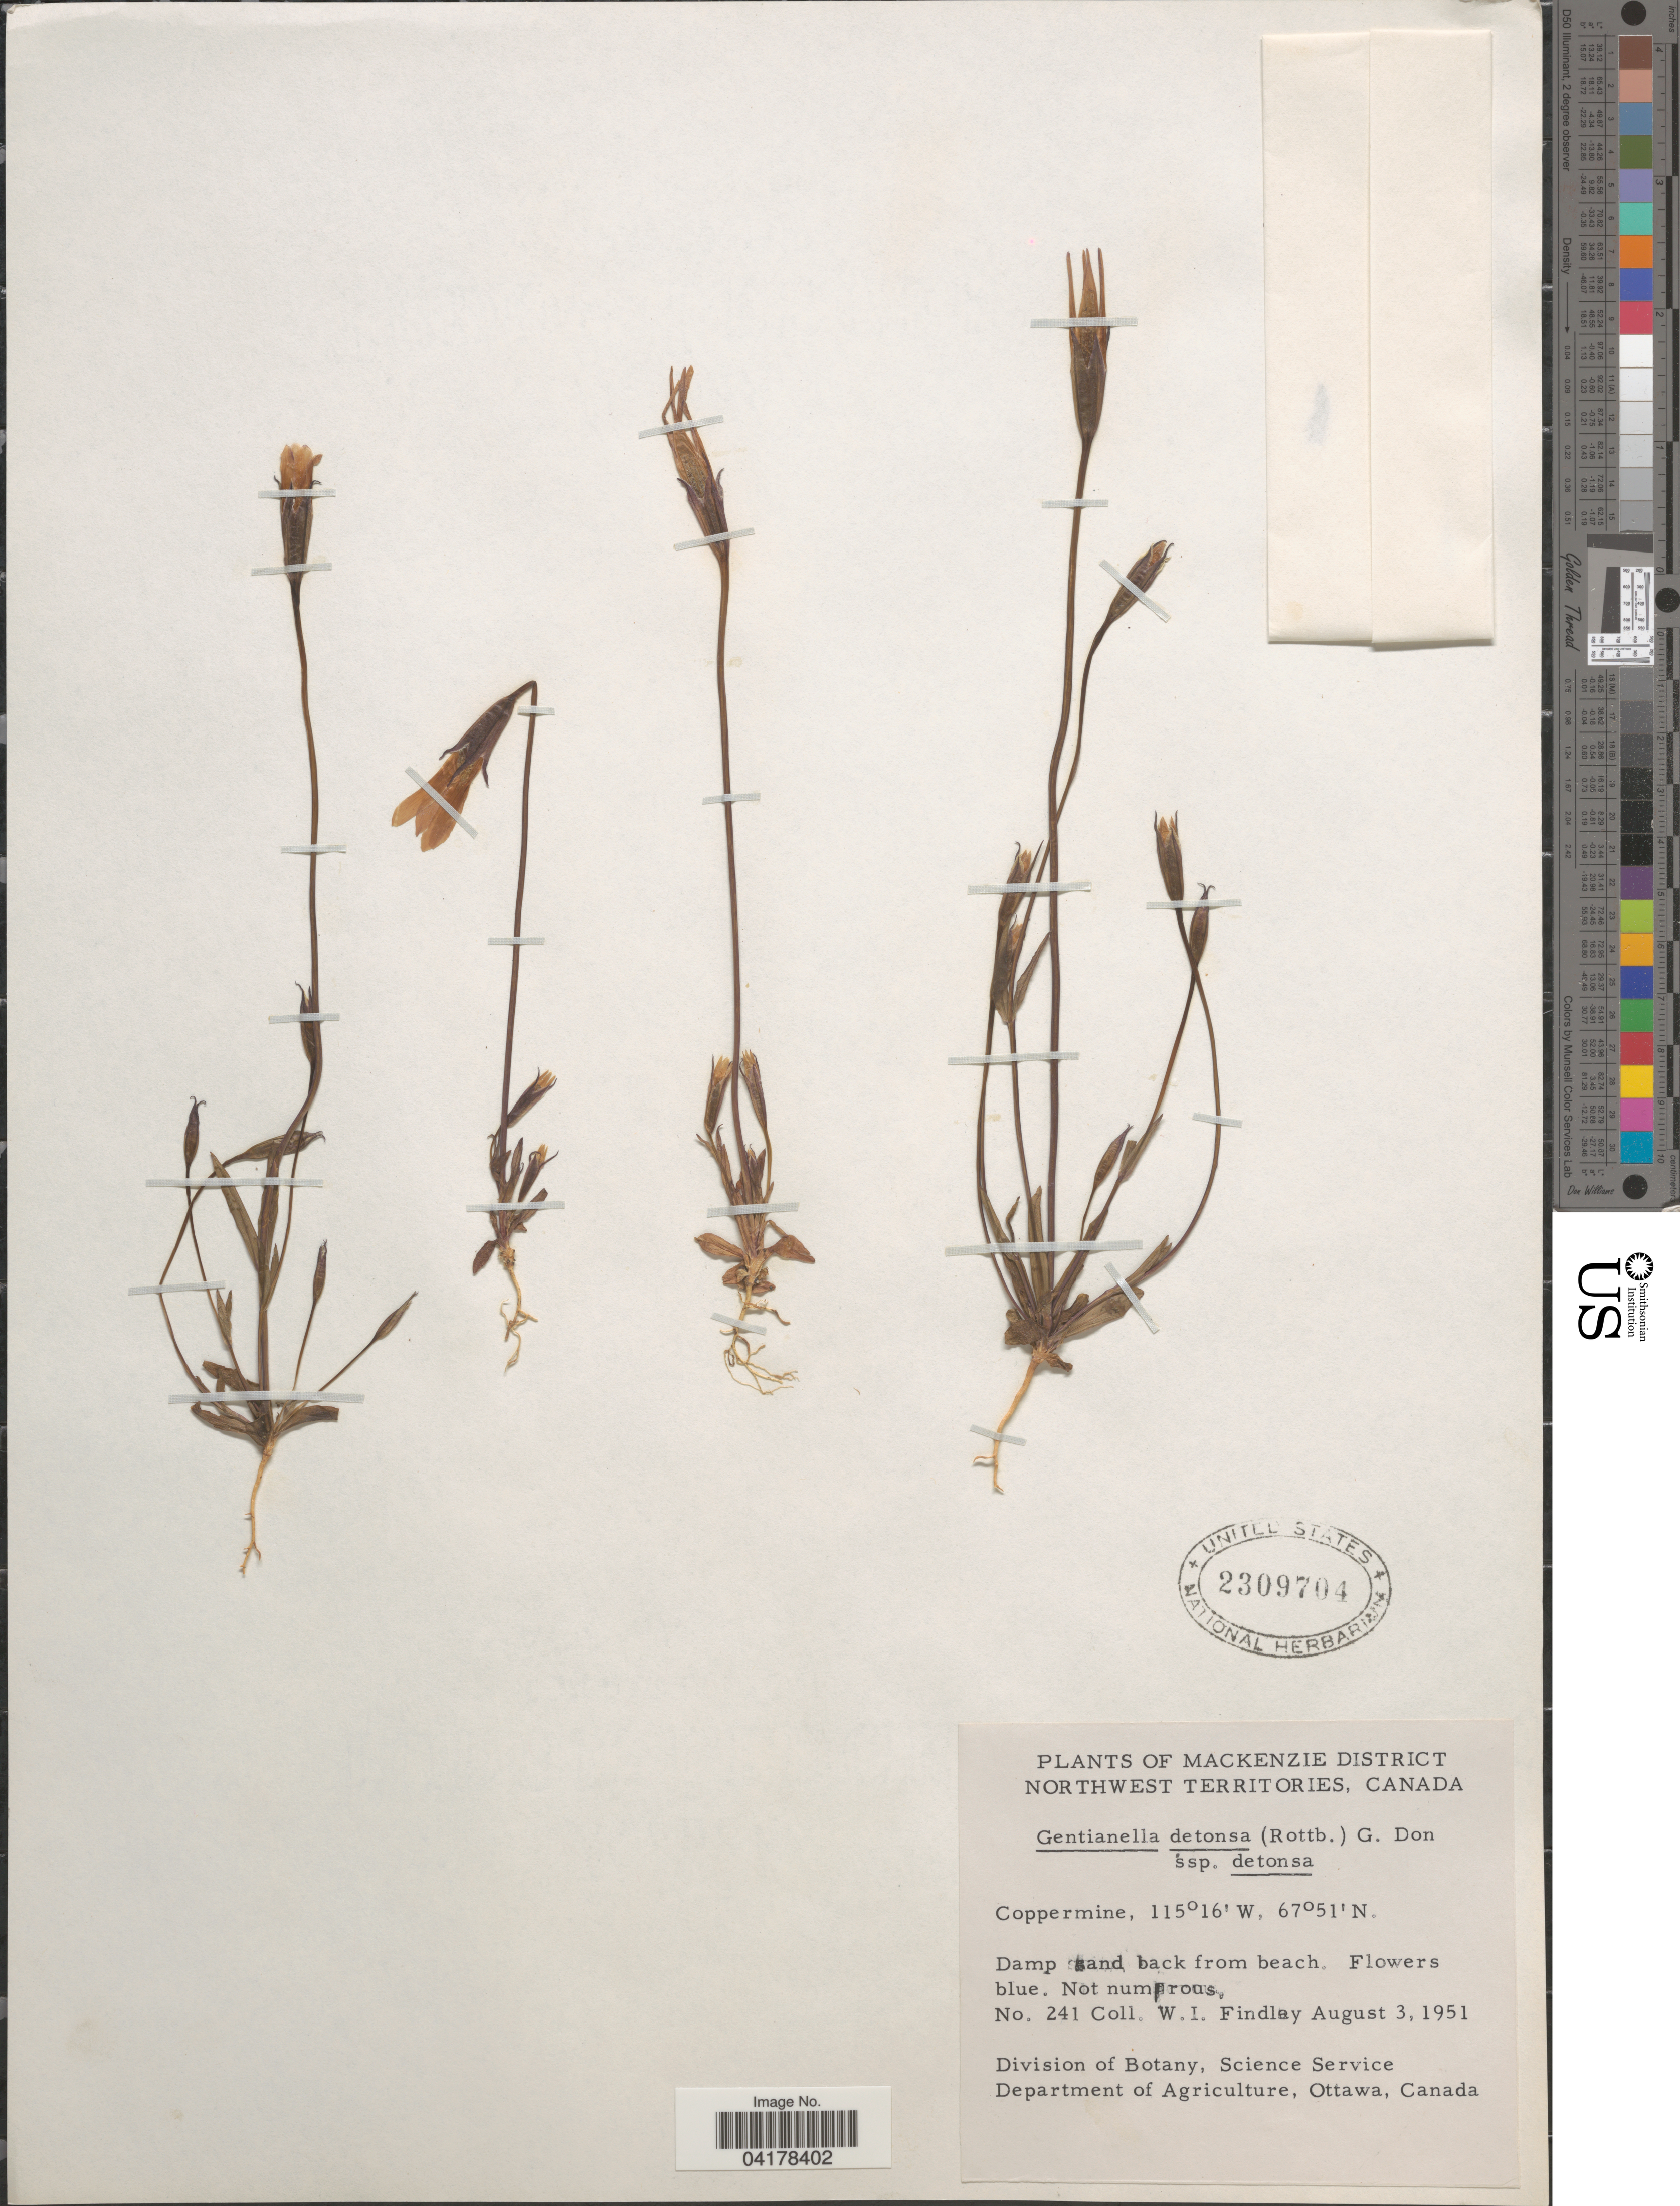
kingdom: Plantae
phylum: Tracheophyta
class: Magnoliopsida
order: Gentianales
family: Gentianaceae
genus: Gentianella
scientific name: Gentianella detonsa subsp. detonsa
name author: (Rottb.) G. Don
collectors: W. Findlay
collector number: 241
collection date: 1951-08-03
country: Canada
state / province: Northwest Territories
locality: Mackenzie District. Coppermine.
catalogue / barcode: US 2309704